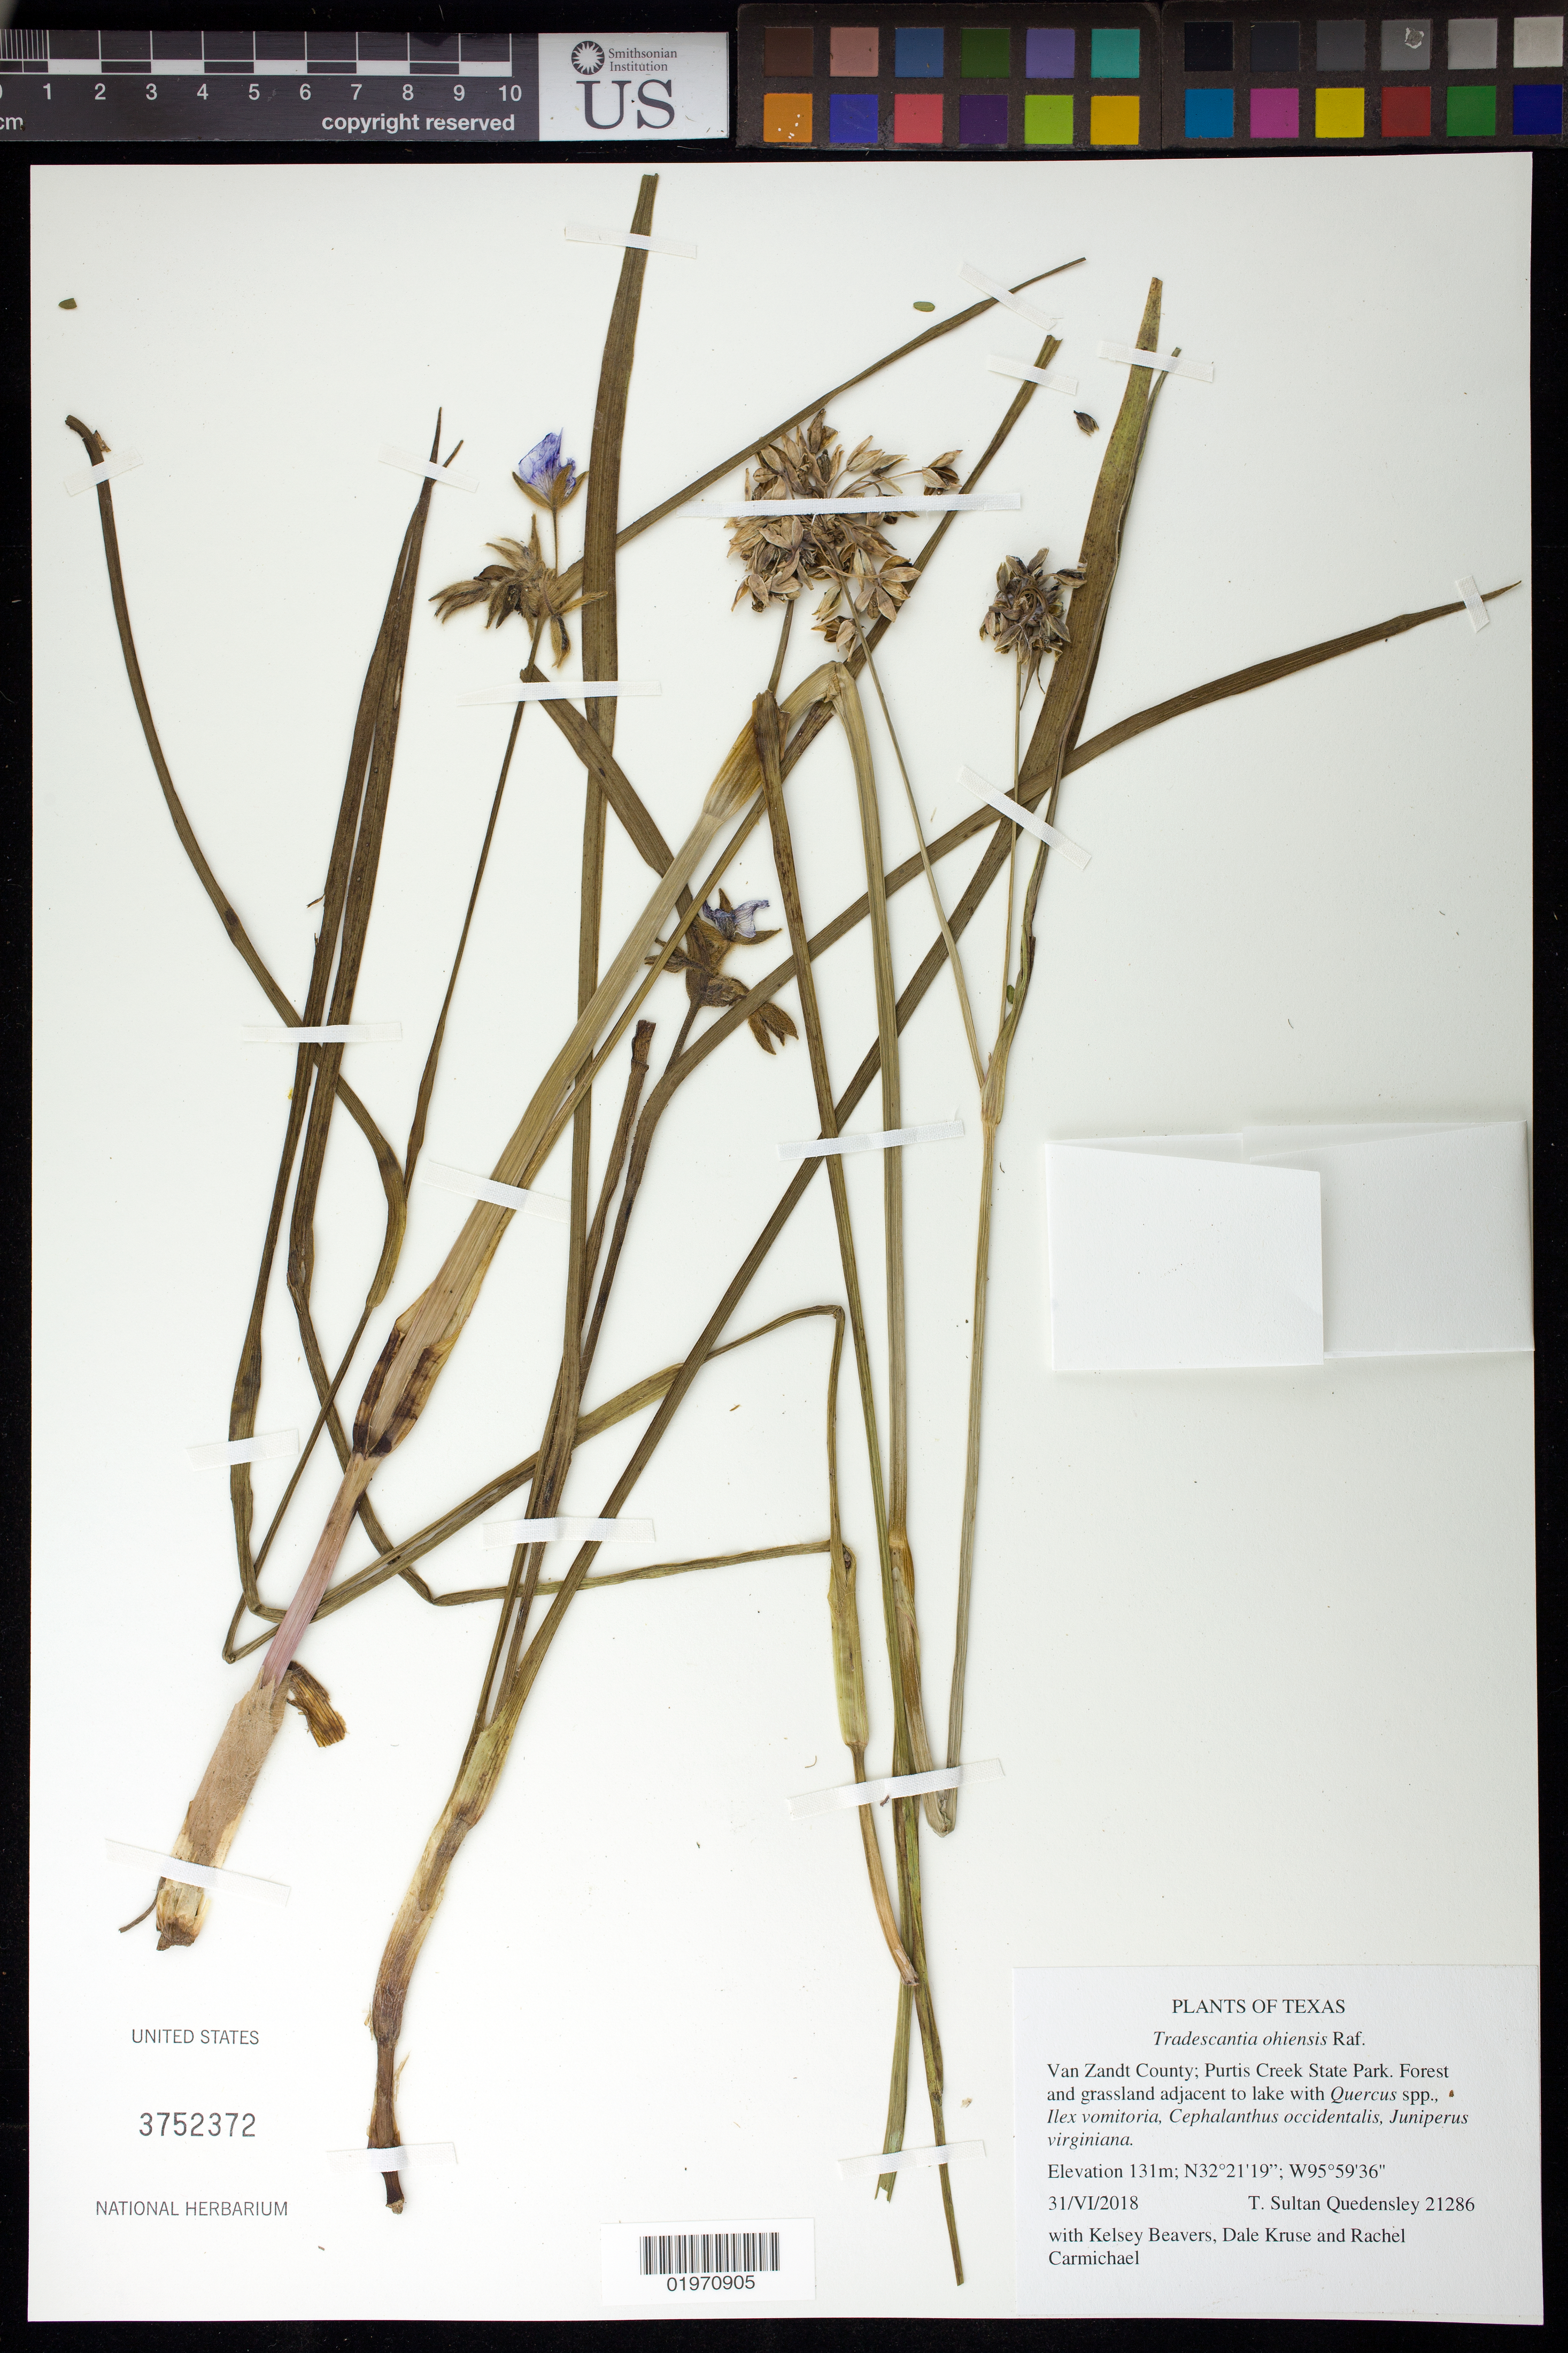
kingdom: Plantae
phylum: Tracheophyta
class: Liliopsida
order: Commelinales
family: Commelinaceae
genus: Tradescantia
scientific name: Tradescantia ohiensis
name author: Raf.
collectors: T. S. Quedensley, K. Beavers, D. Kruse & R. Carmichael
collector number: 21286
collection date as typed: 30 Jun 2018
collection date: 2018-06-30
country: United States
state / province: Texas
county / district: Van Zaudt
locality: Purtis Creek State Park.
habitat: Forest and grassland adjacent to lake with Quercus spp., Ilex vomitoria, Cephalanthus occidentalis, Juniperus virginiana.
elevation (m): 131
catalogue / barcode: US 3752372